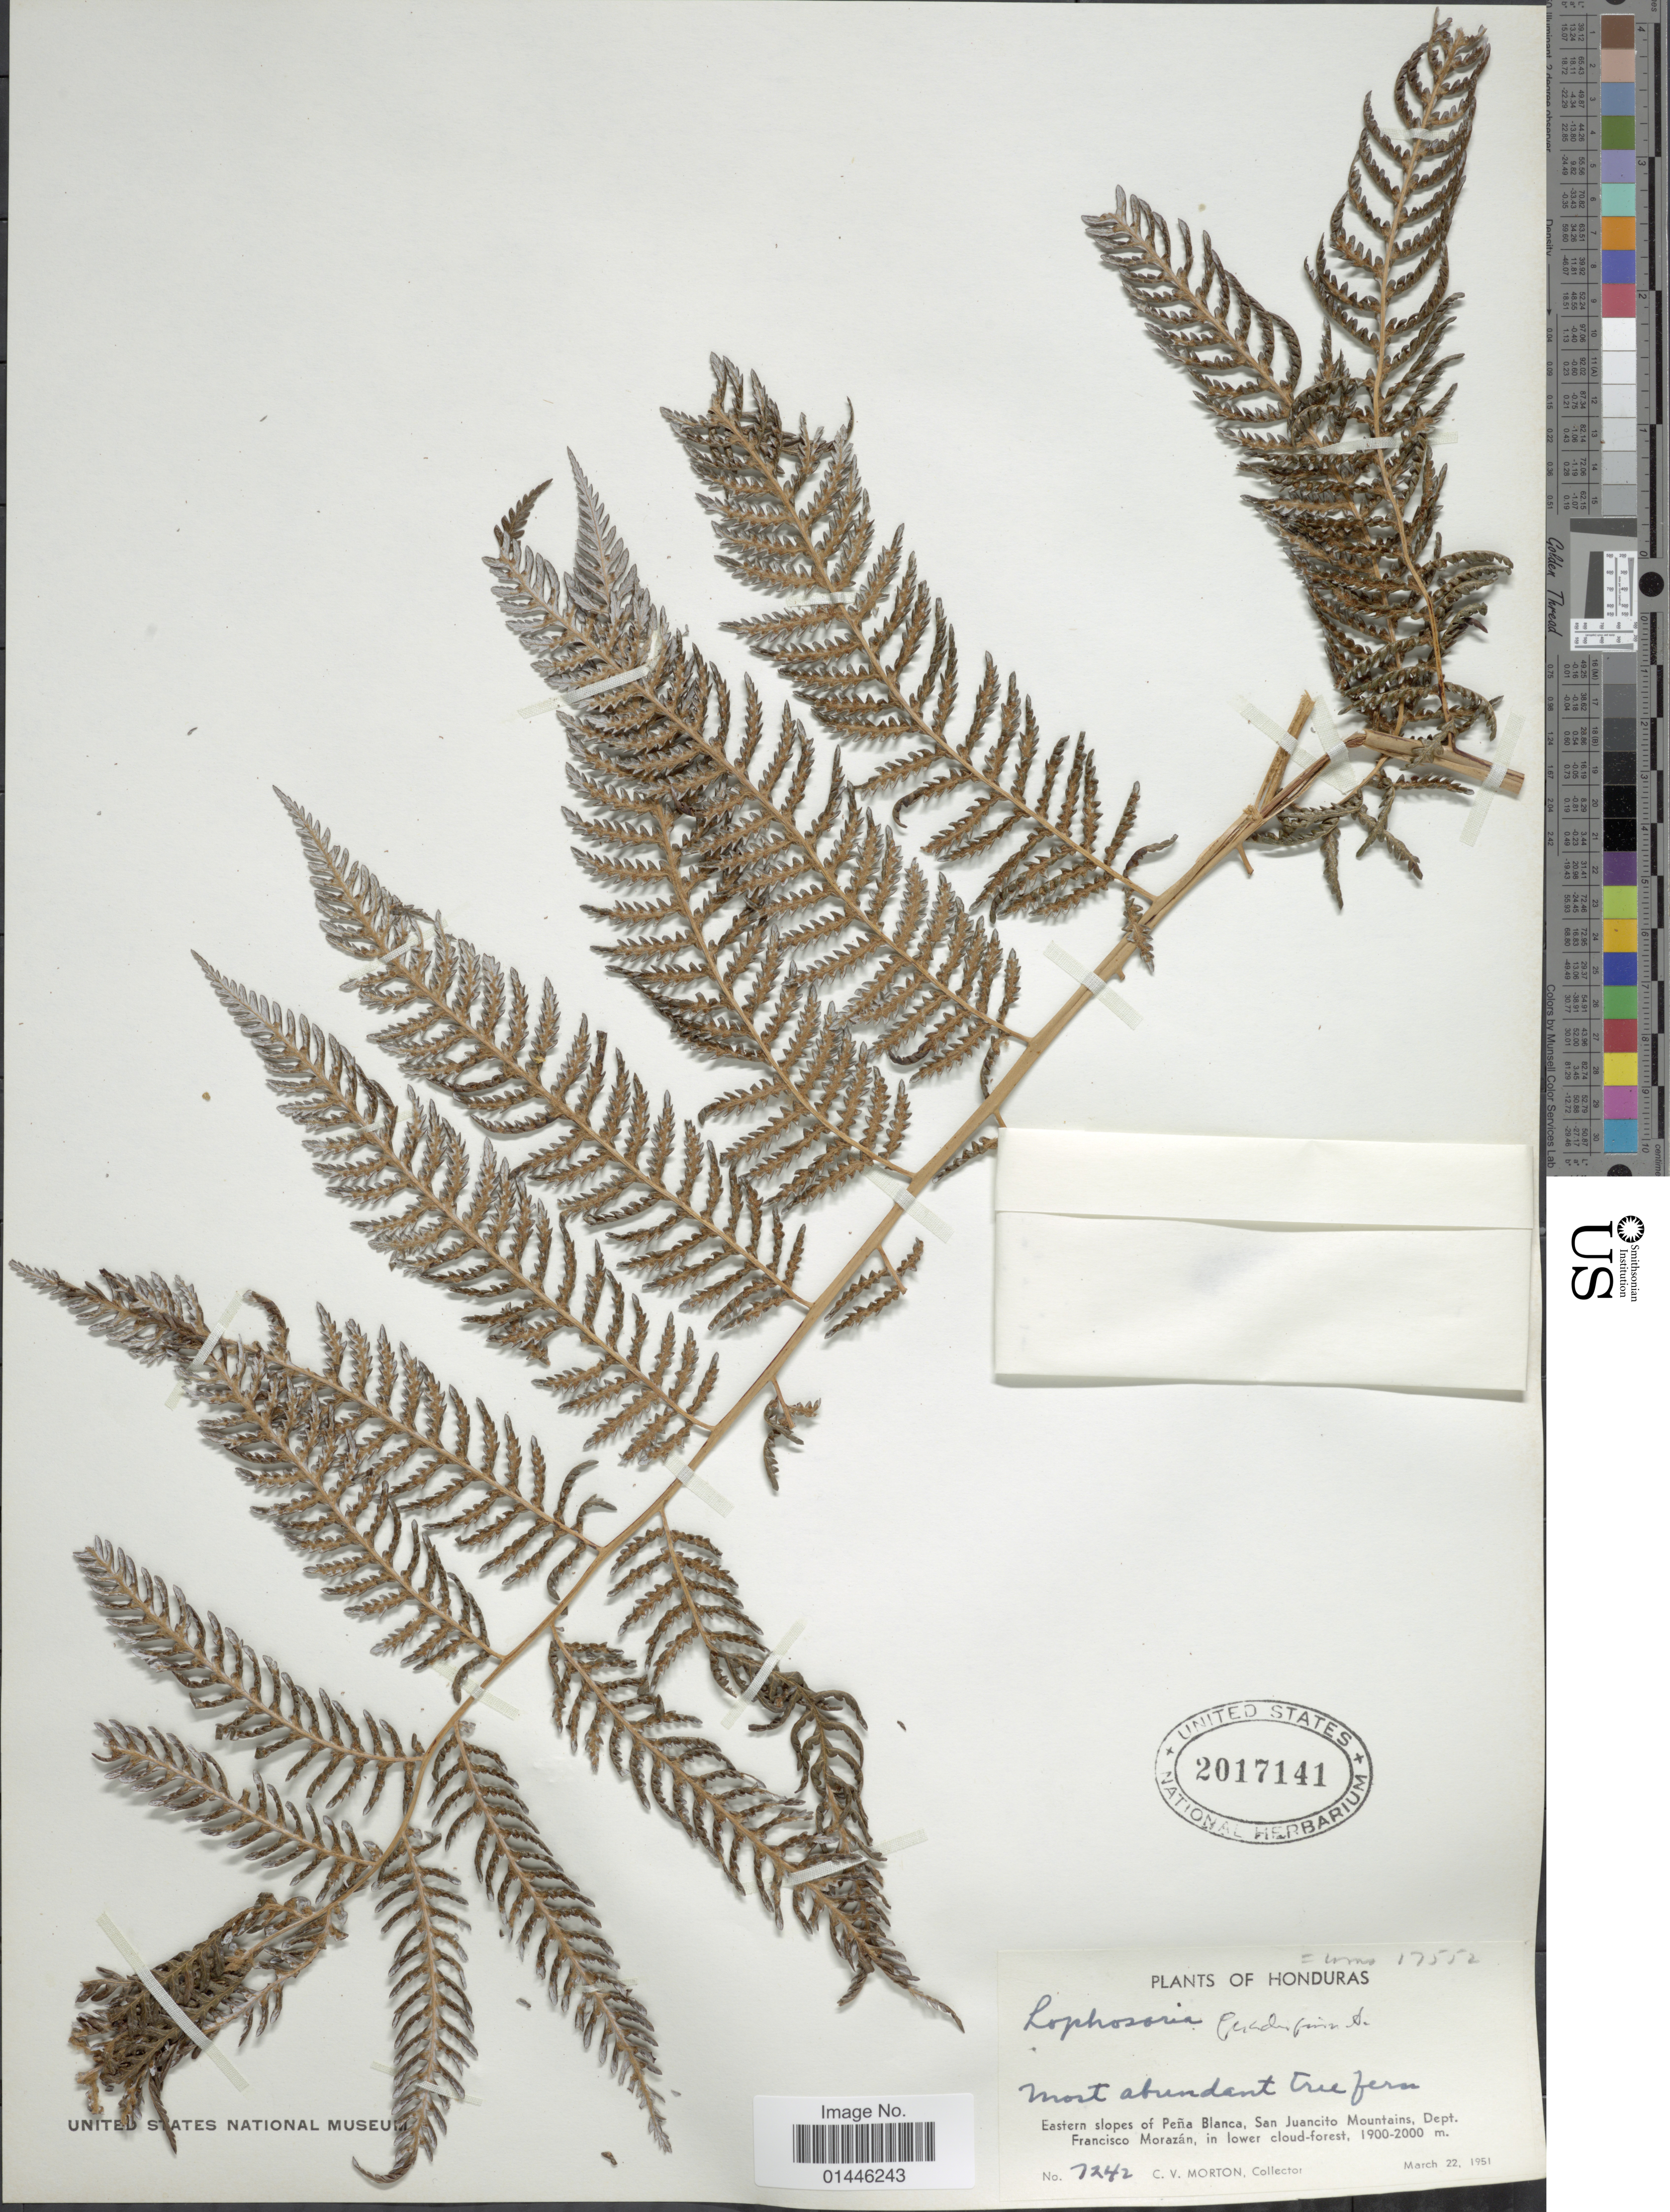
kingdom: Plantae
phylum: Tracheophyta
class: Polypodiopsida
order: Cyatheales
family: Dicksoniaceae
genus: Lophosoria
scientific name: Lophosoria quadripinnata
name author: (J.F. Gmel.) C. Chr.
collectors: C. V. Morton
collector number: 7472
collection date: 1951-03-22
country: Honduras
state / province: Fco. Morazán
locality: Eastern slopes of Peña Blanca, San Juancito Mountains, Dept. Francisco Morazán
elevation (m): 1900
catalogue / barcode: US 2017141